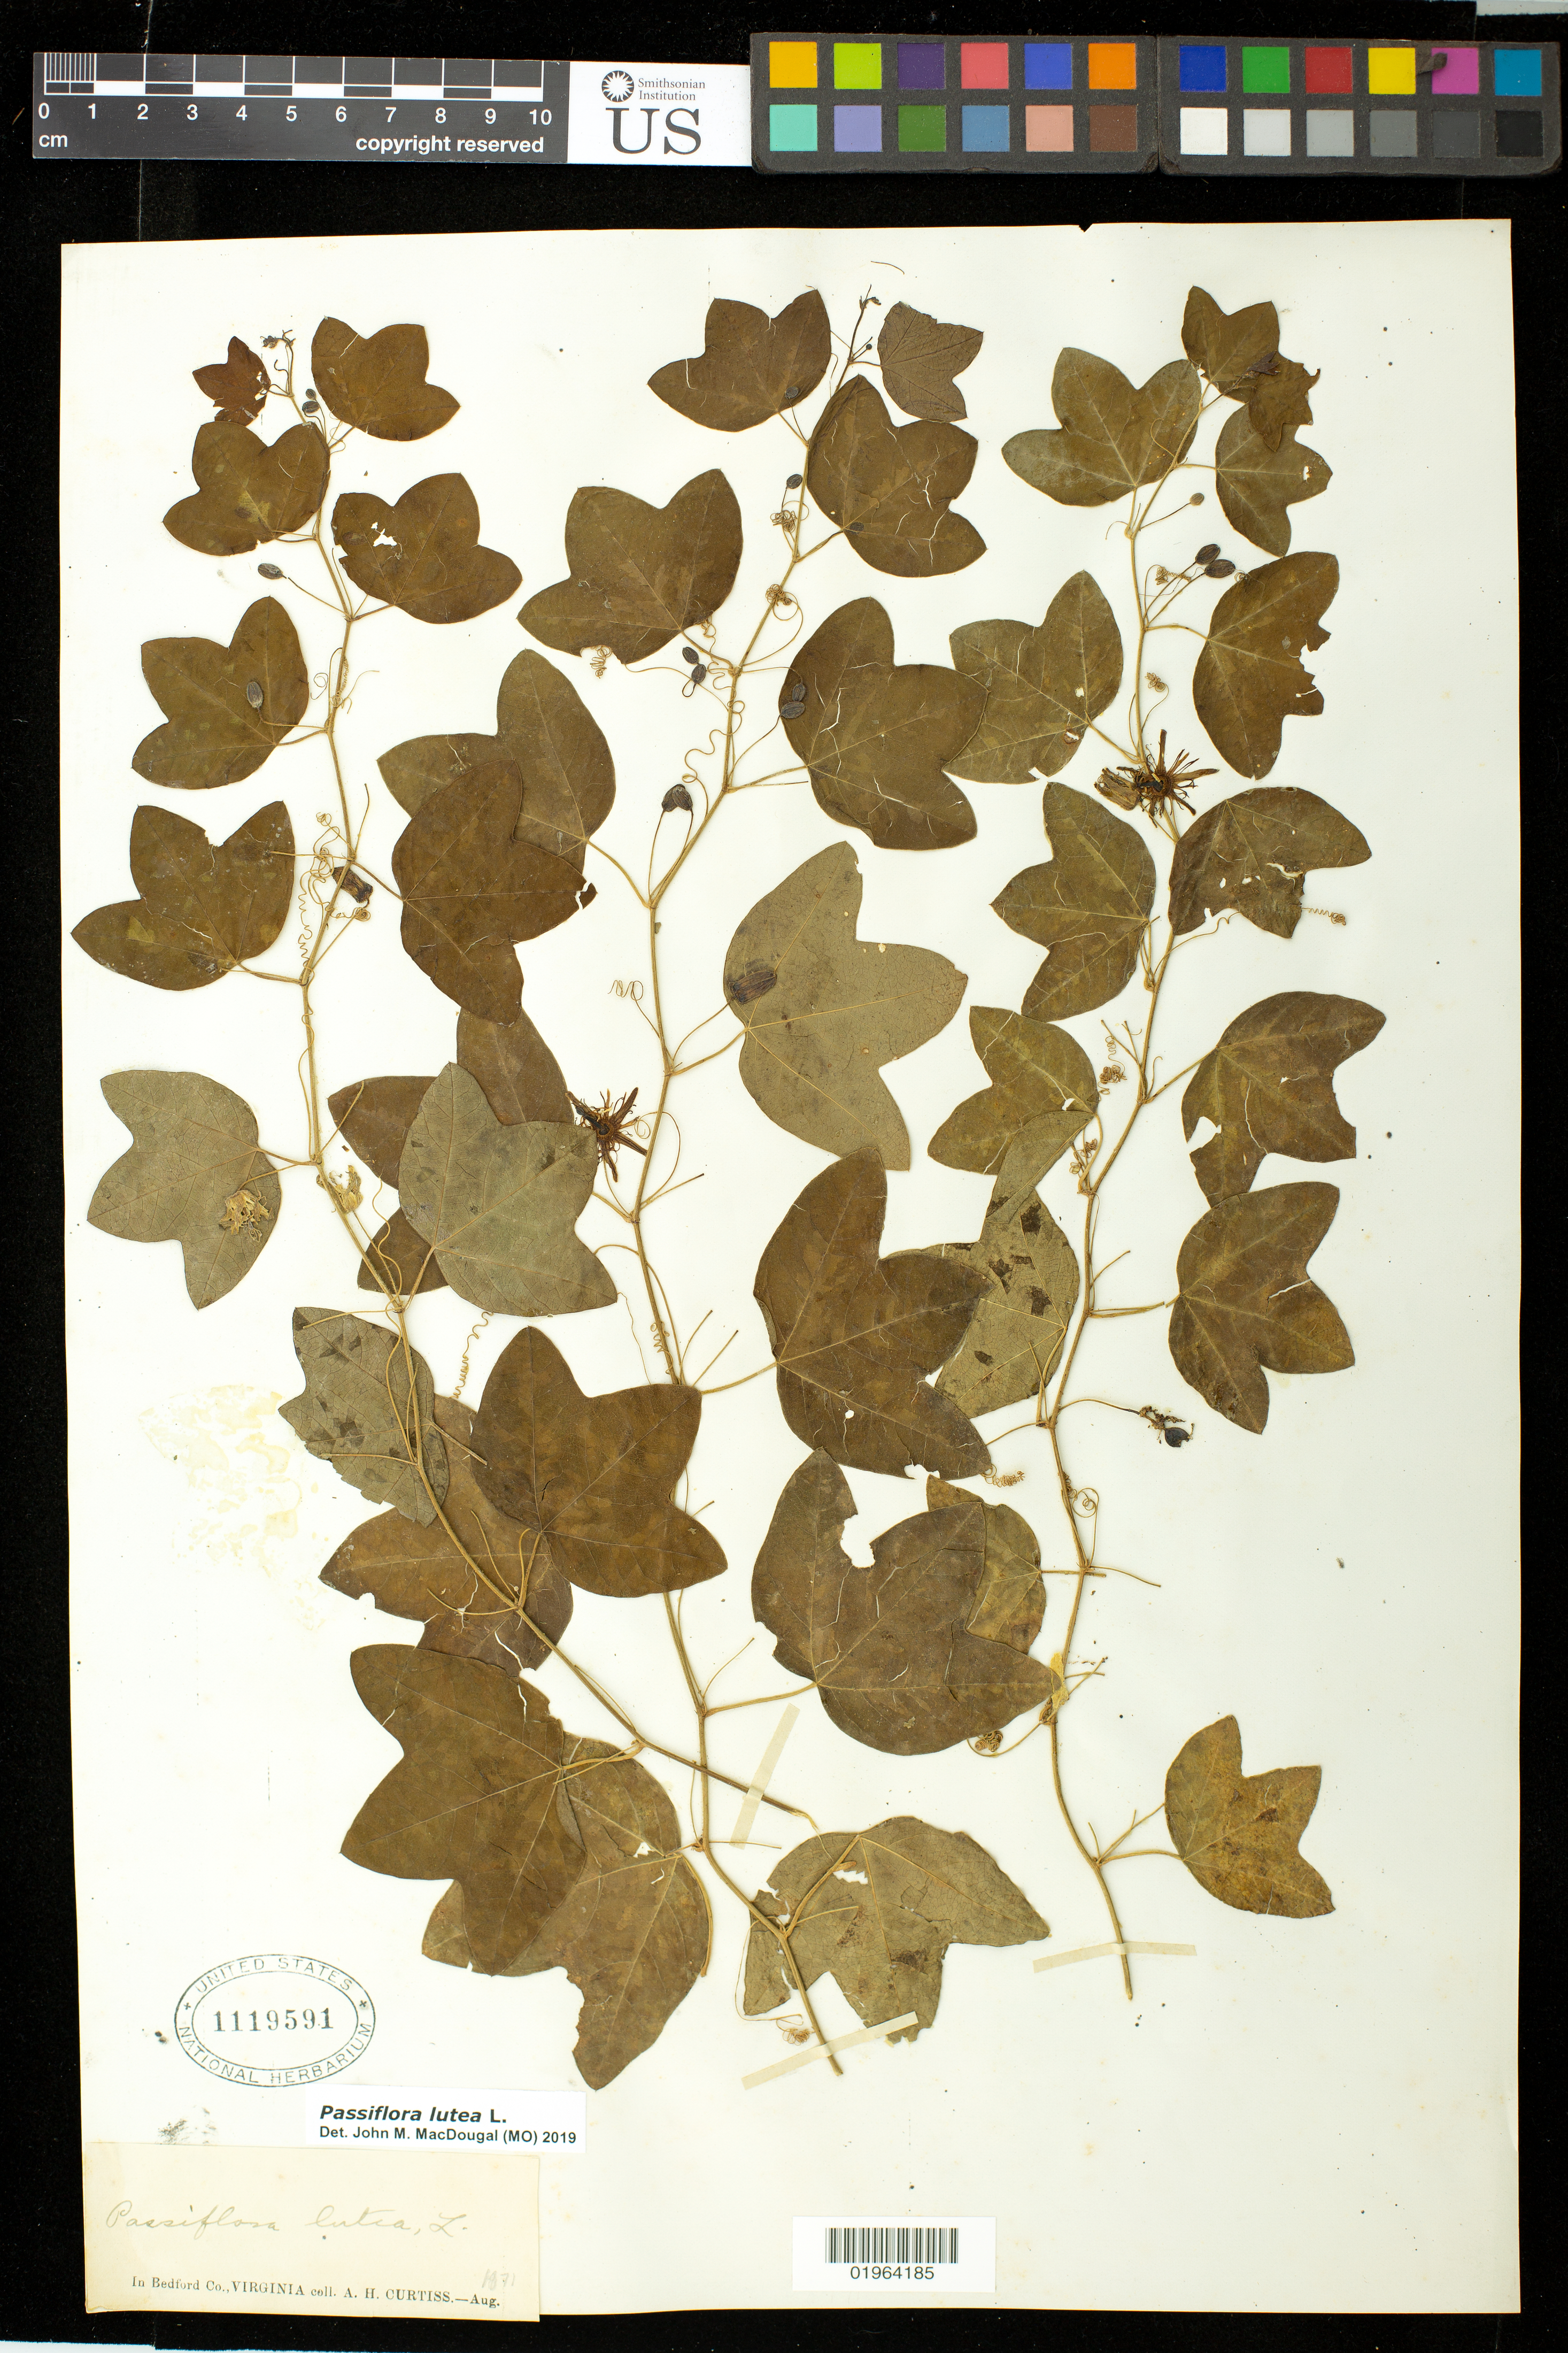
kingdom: Plantae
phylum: Tracheophyta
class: Magnoliopsida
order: Malpighiales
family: Passifloraceae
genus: Passiflora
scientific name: Passiflora lutea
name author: L.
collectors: A. H. Curtiss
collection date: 1871-08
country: United States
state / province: Virginia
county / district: Bedford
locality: Bedford Co.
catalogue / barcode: US 1119591